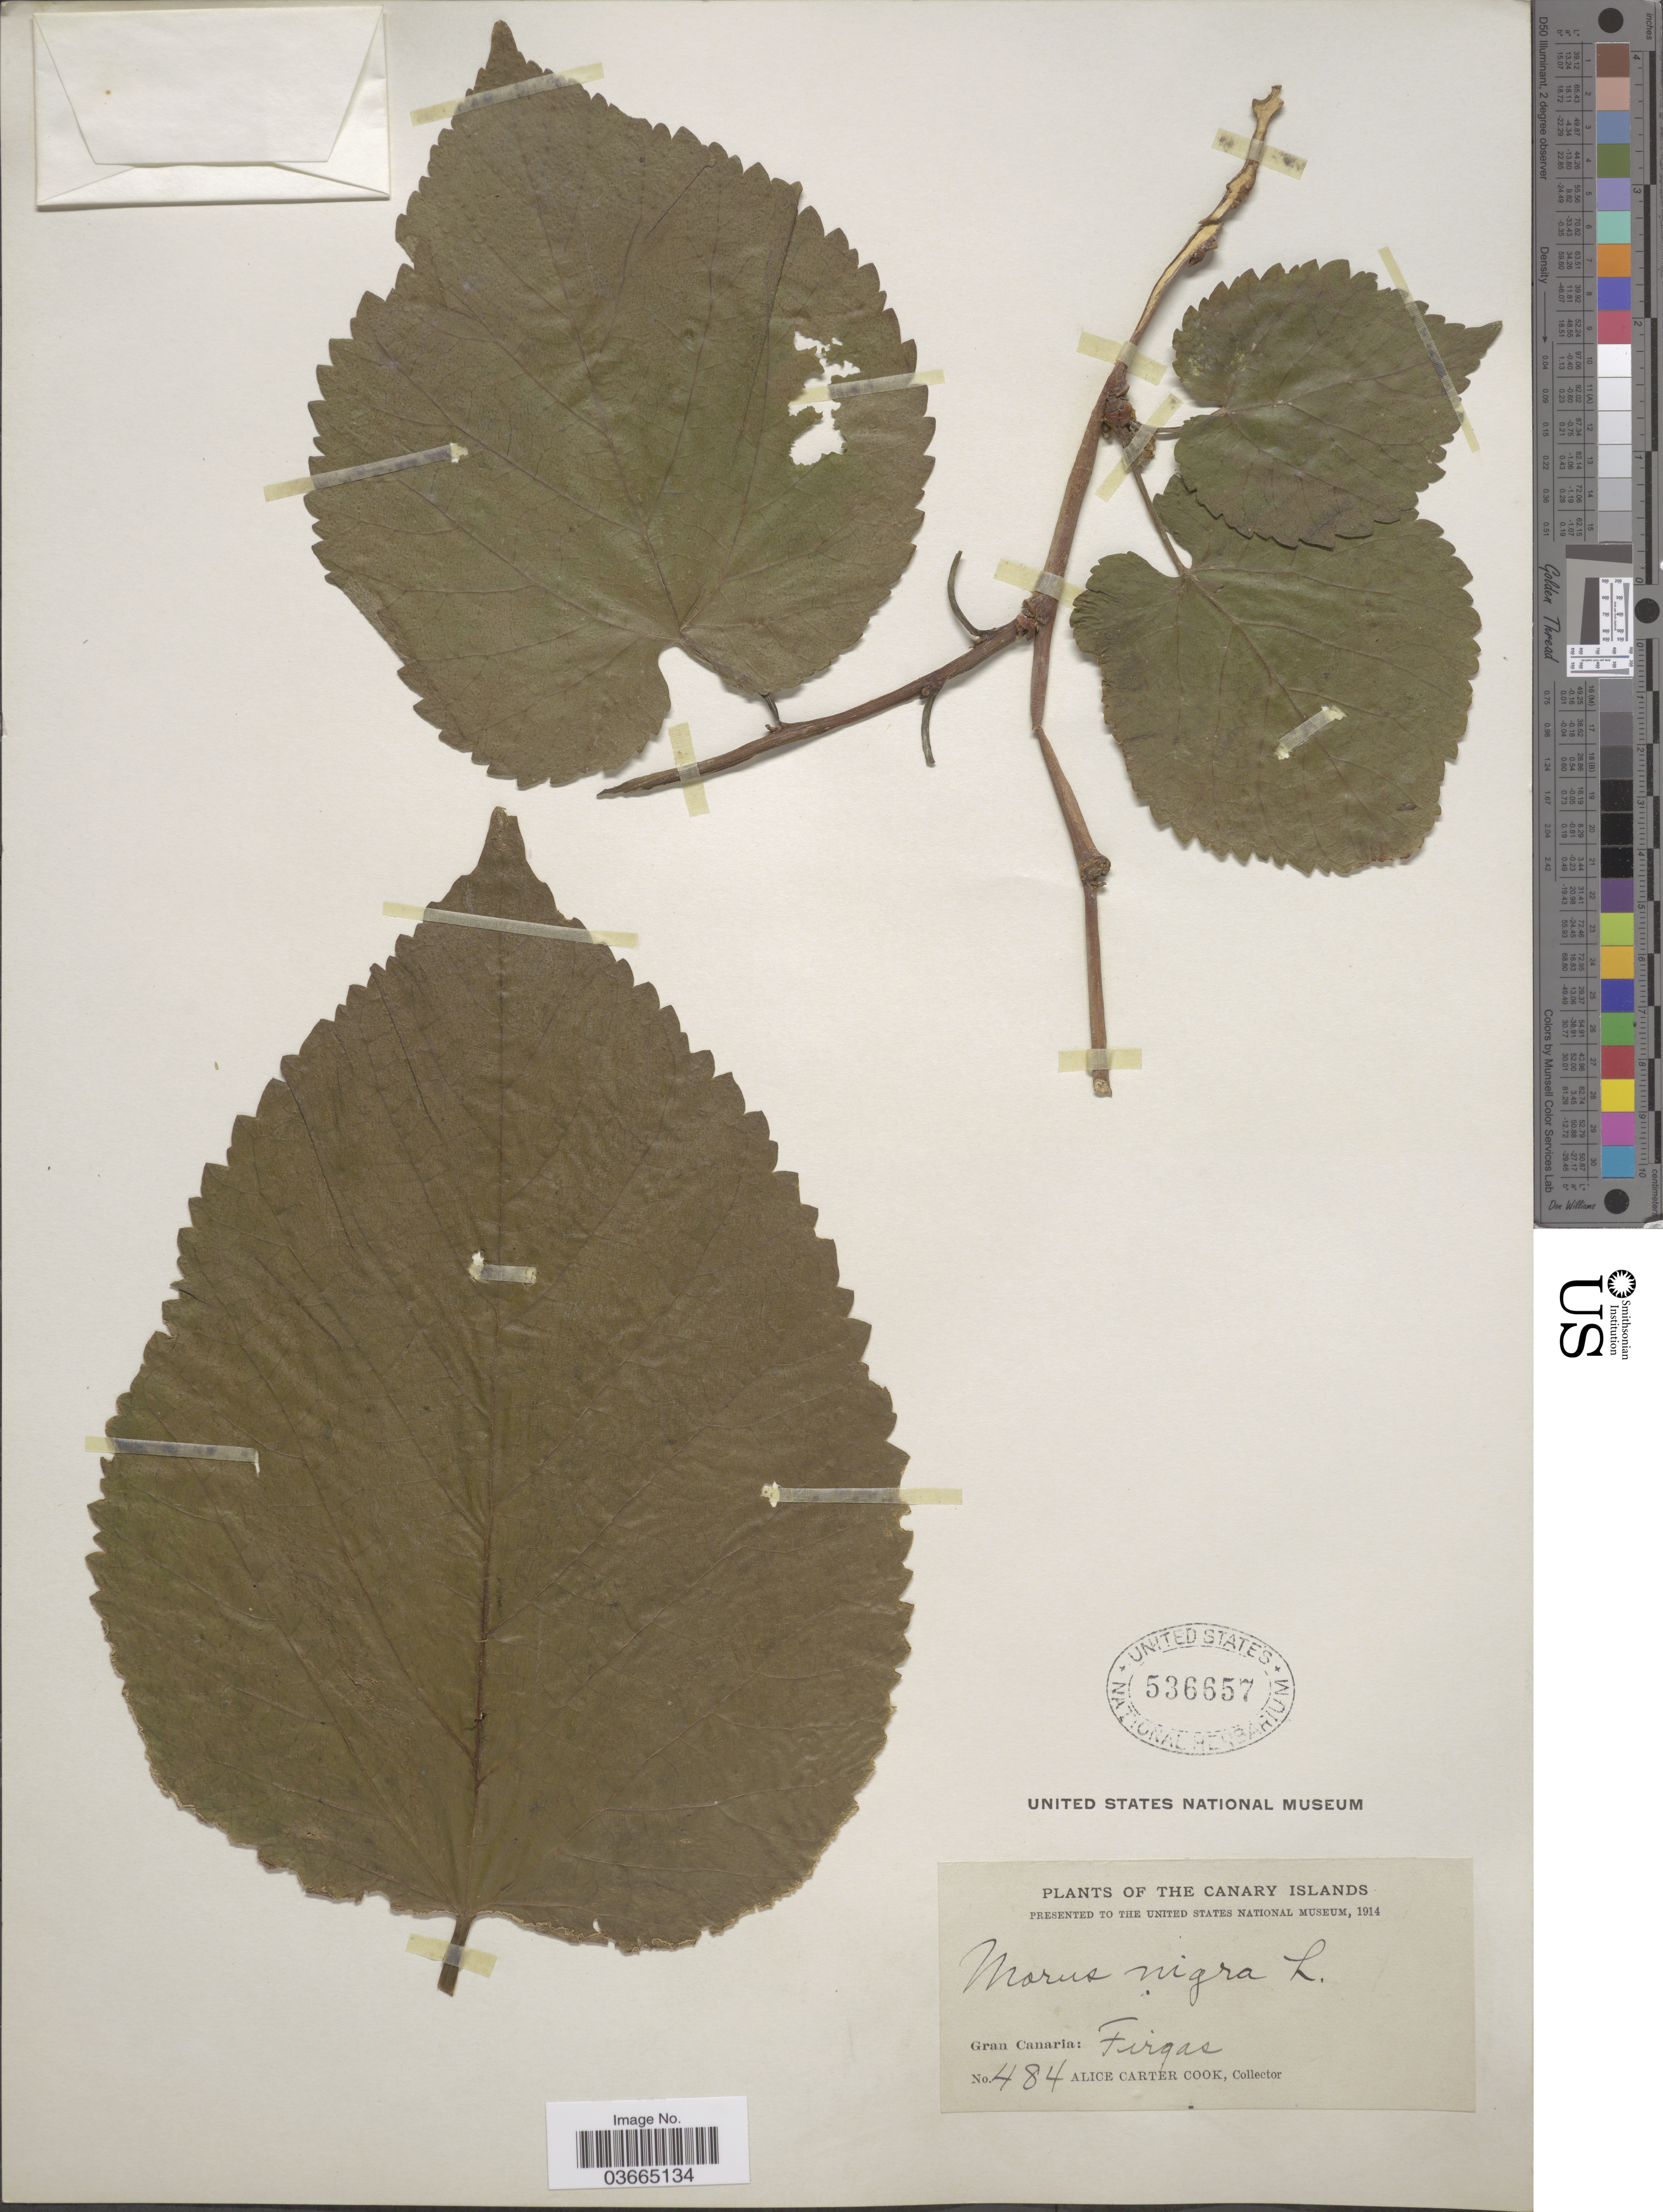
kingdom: Plantae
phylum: Tracheophyta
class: Magnoliopsida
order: Rosales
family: Moraceae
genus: Morus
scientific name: Morus nigra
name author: L.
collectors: Alice C. Cook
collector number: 484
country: Spain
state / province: Canarias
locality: The Canary Islands. Gran Canaria: Firgas.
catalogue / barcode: US 536657